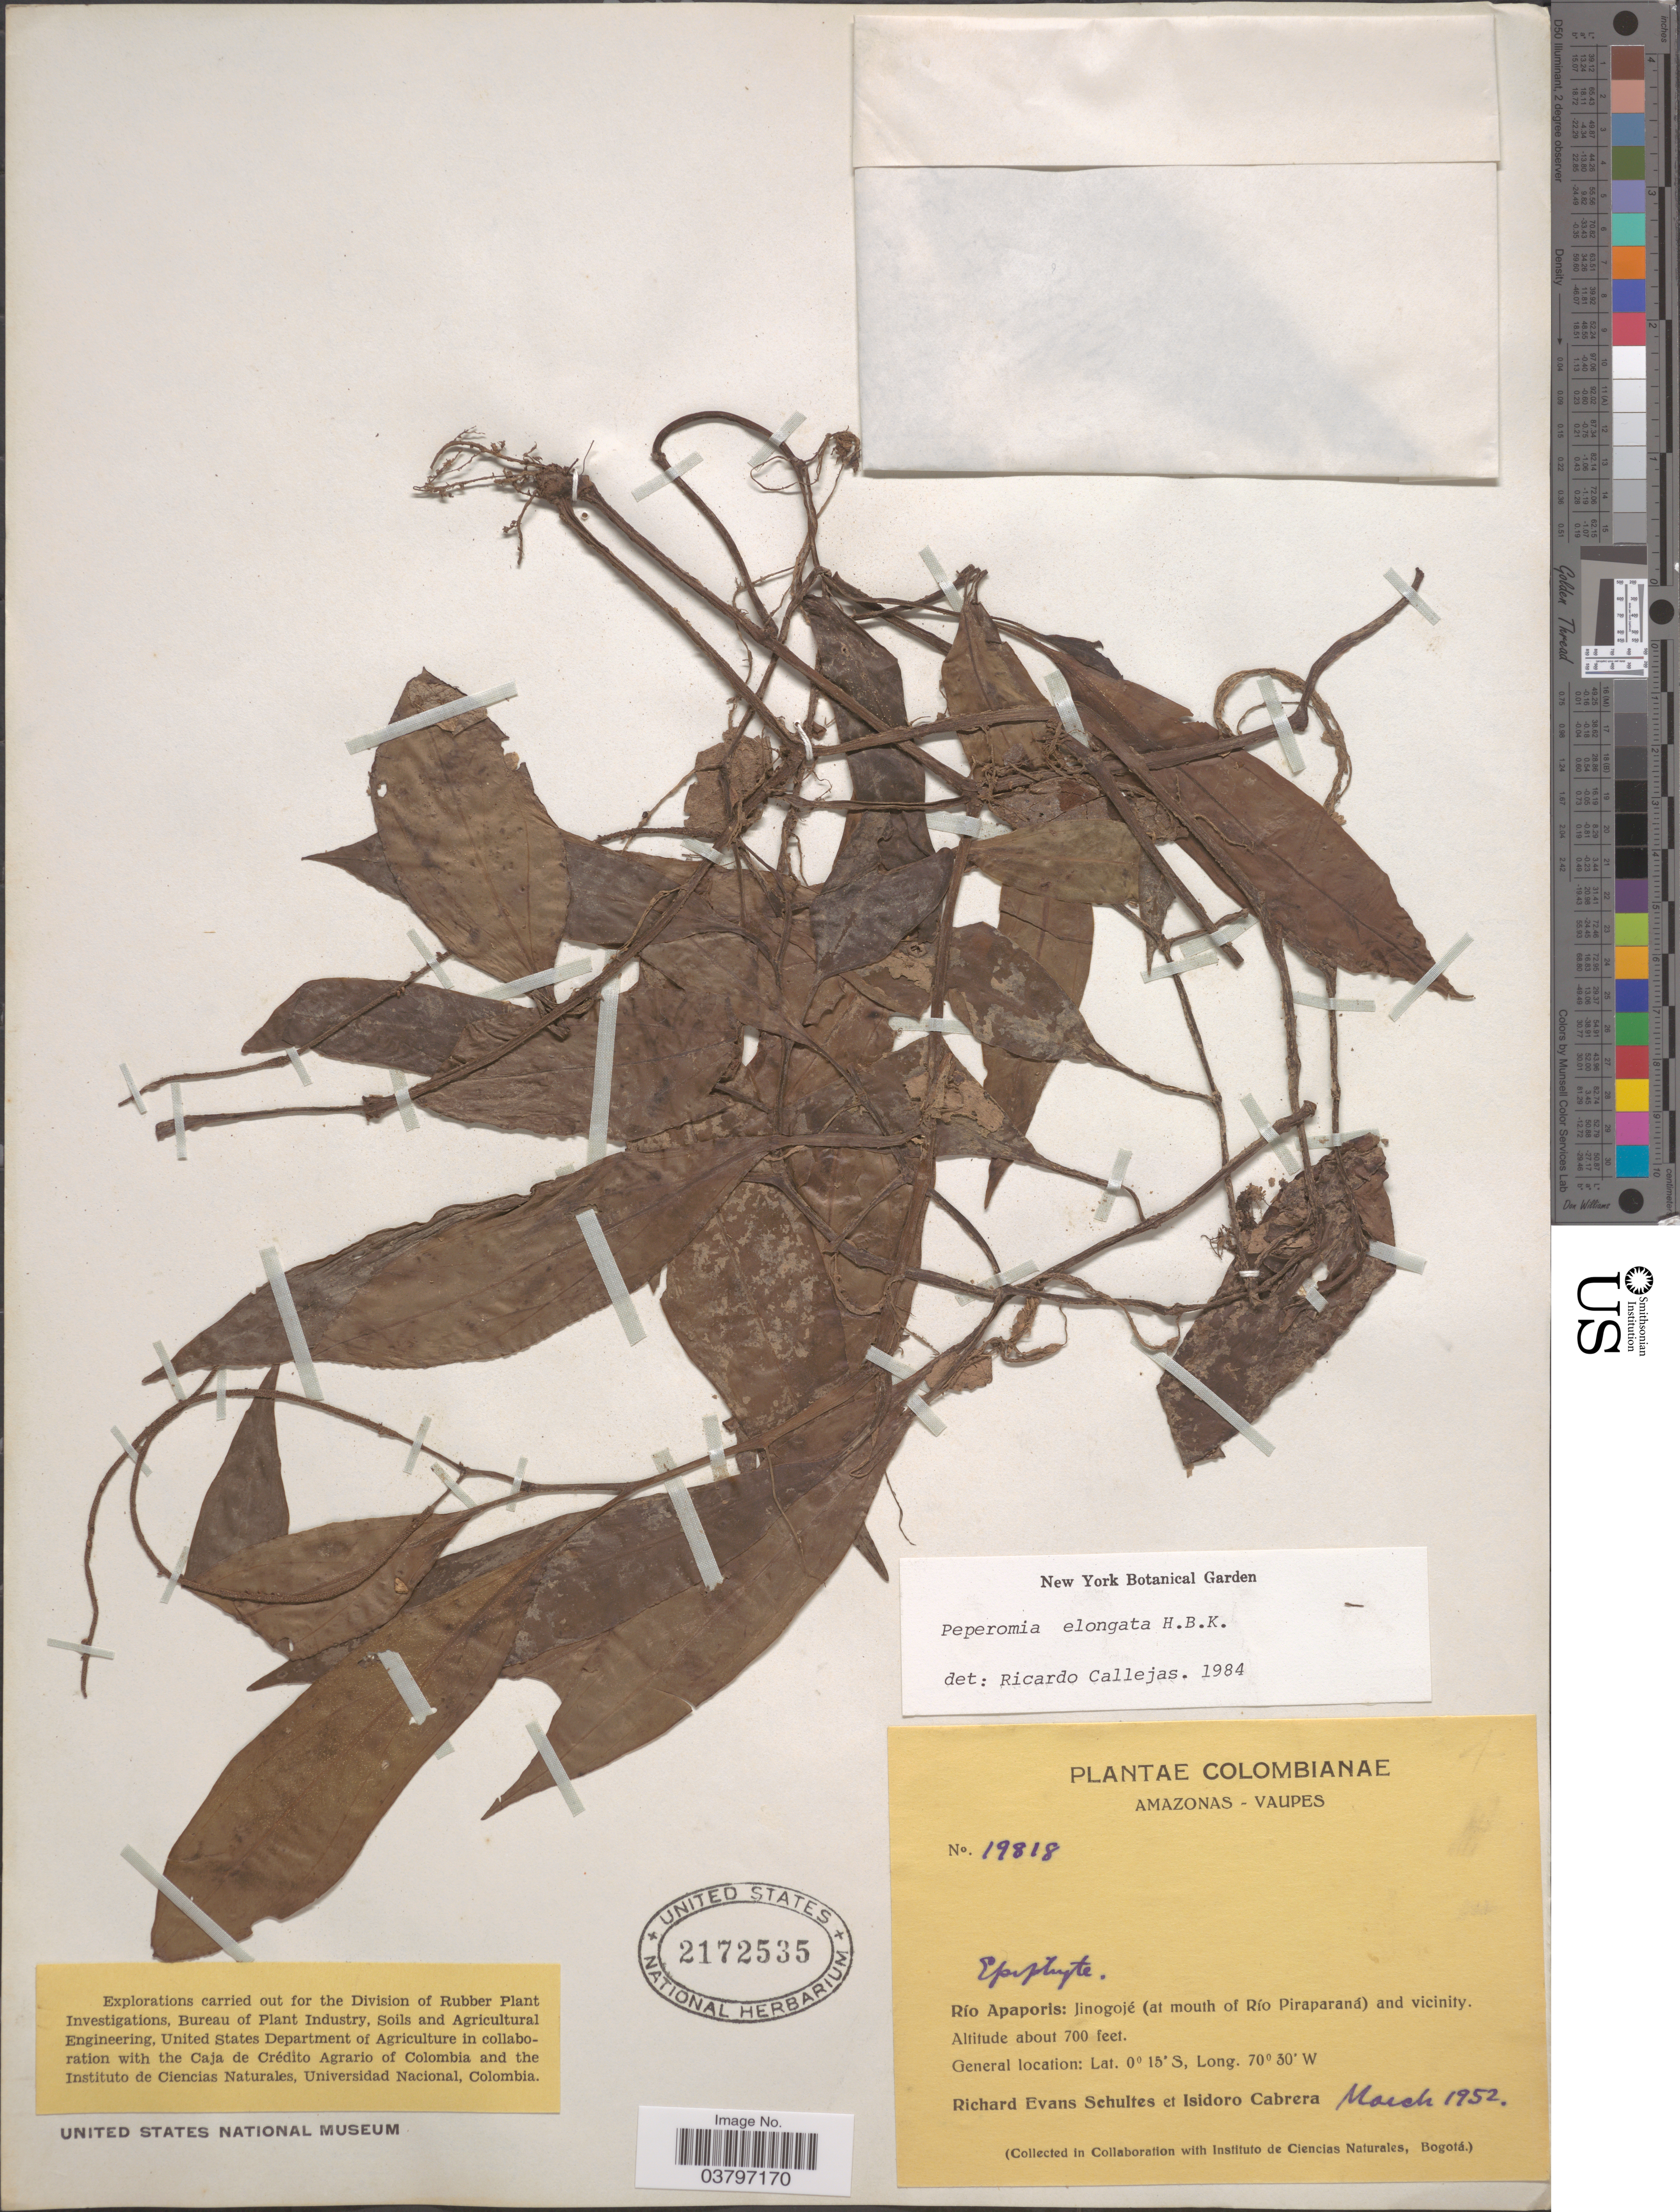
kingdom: Plantae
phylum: Tracheophyta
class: Magnoliopsida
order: Piperales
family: Piperaceae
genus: Peperomia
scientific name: Peperomia elongata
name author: Kunth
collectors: R. E. Schultes & I. Cabrera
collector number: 19818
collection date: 1952-03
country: Colombia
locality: Amazonas - Vaupes. Río Apaporis: Jinogojé (at mouth of Río Piraparaná) and vicinity.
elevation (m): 213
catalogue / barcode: US 2172535